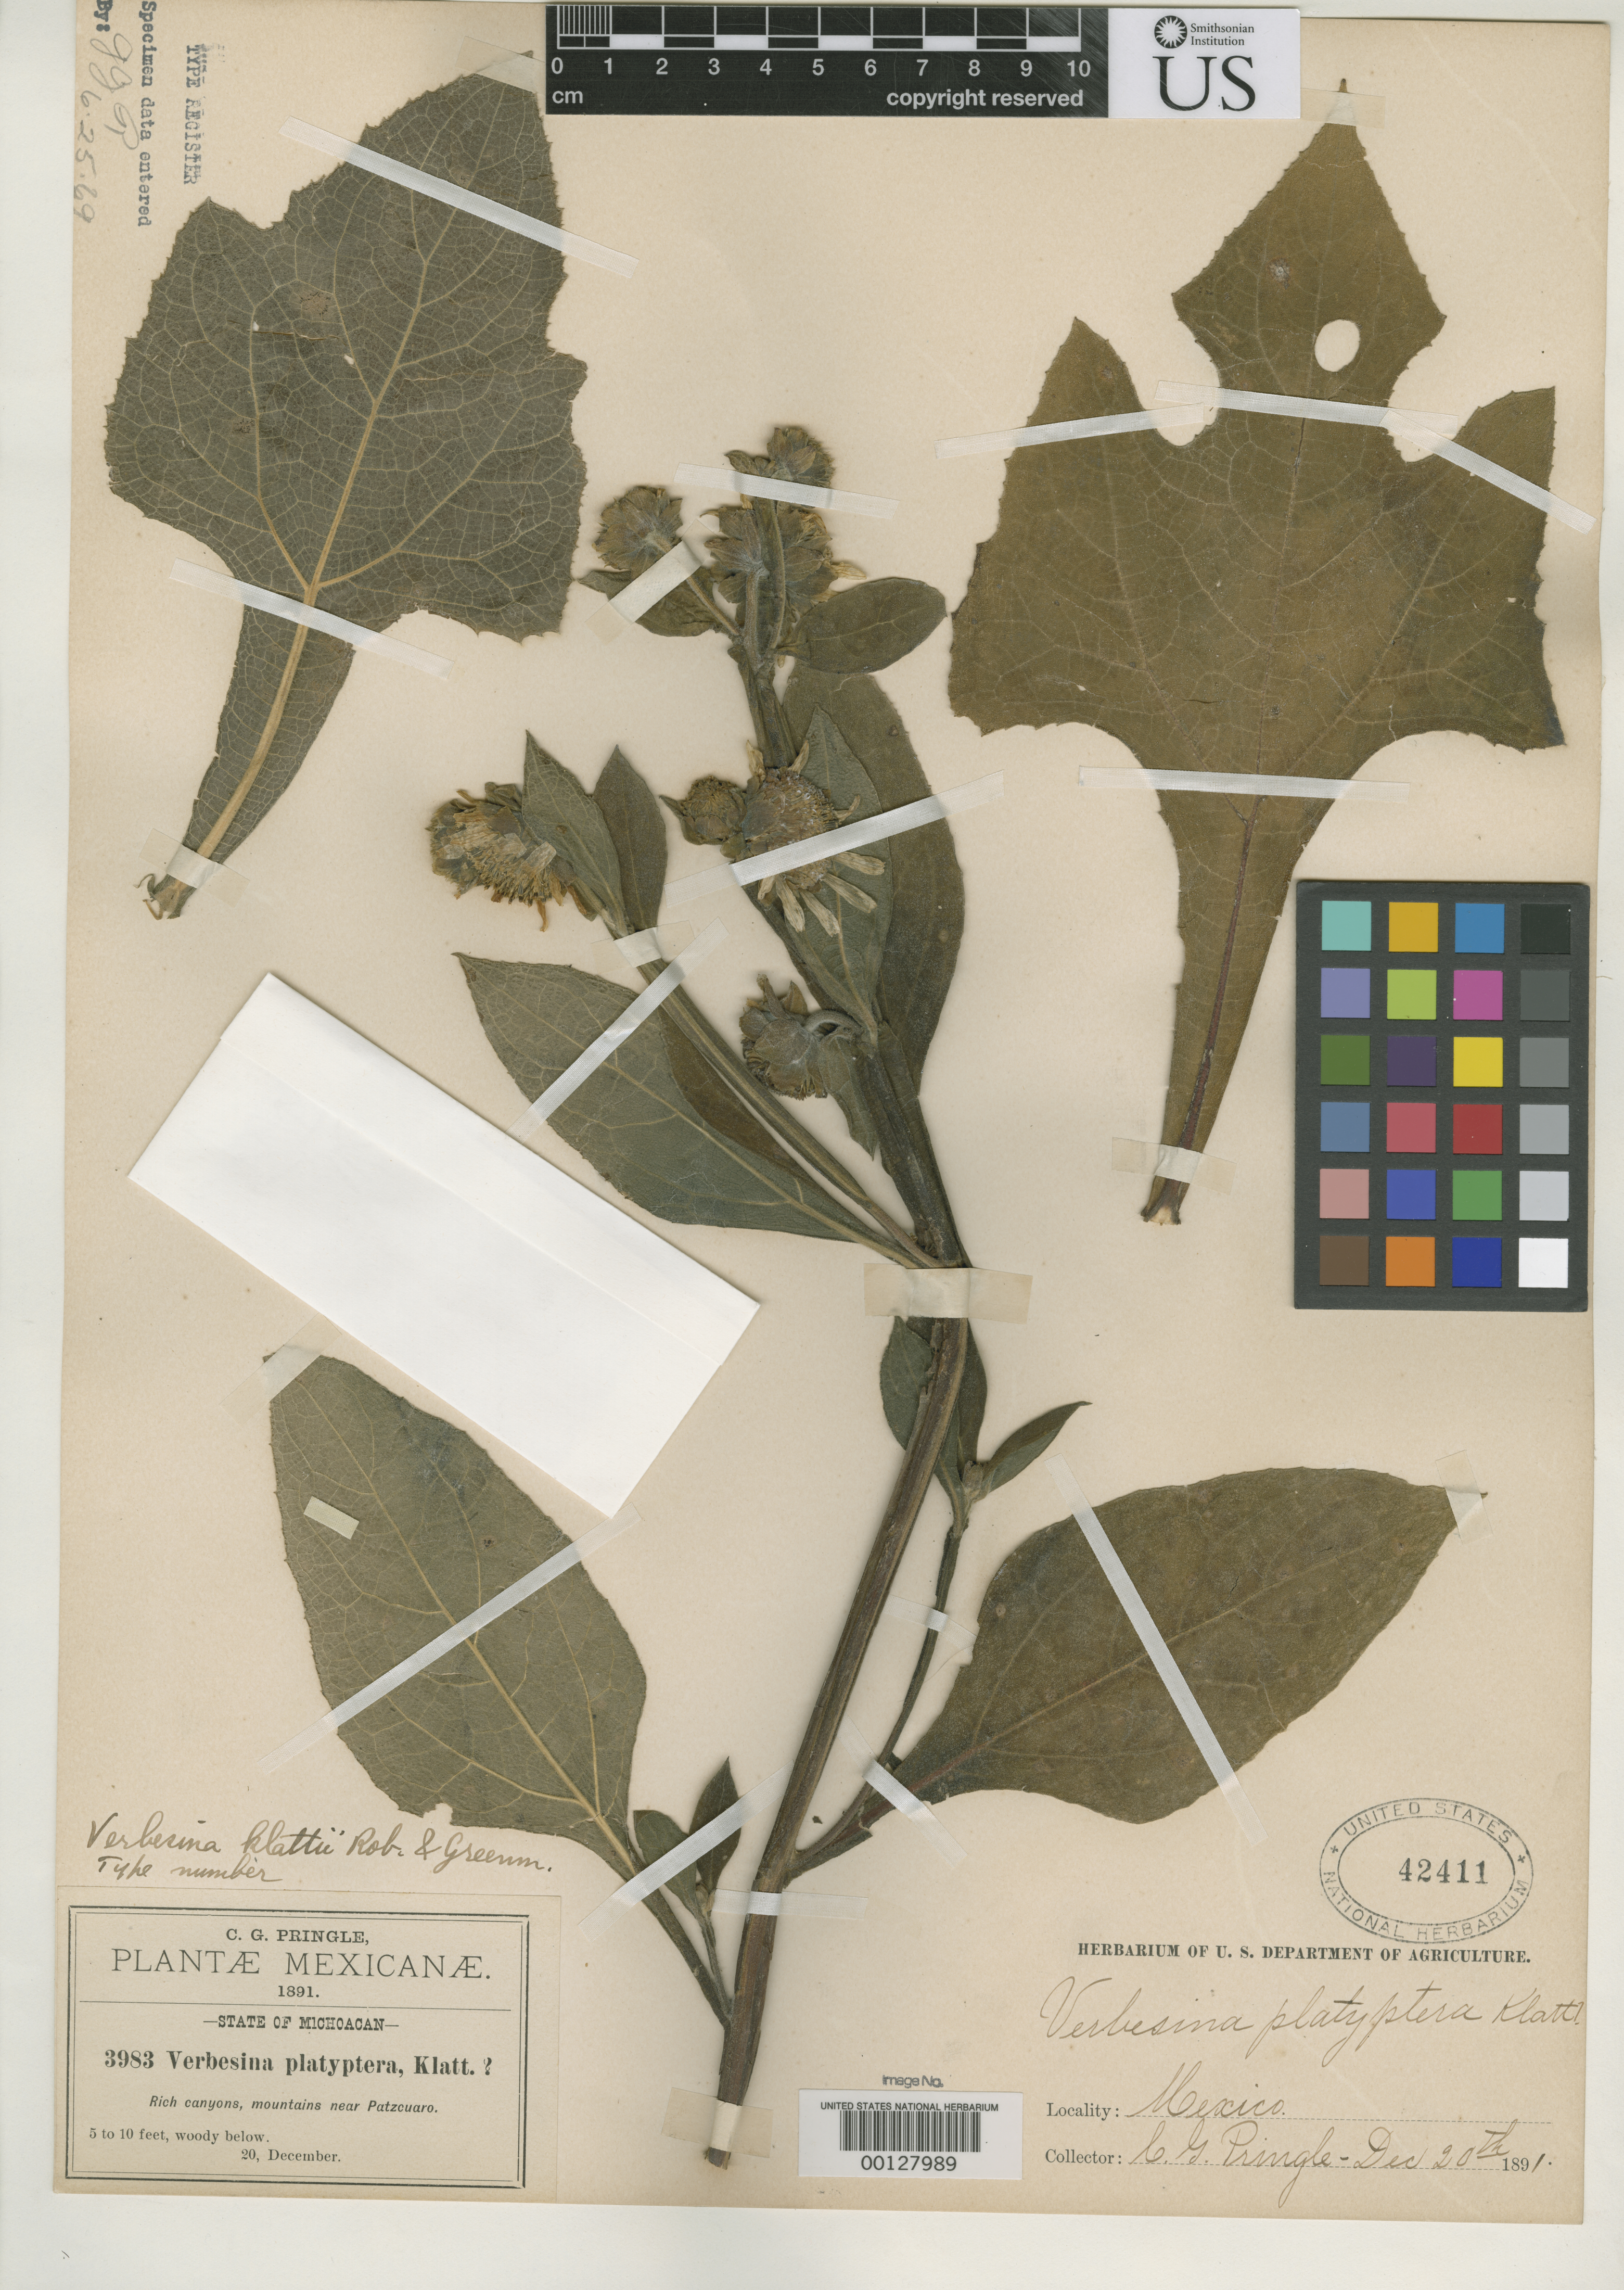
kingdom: Plantae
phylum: Tracheophyta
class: Magnoliopsida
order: Asterales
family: Asteraceae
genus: Verbesina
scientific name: Verbesina klattii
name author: B.L. Rob. & Greenm.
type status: Isotype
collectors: C. G. Pringle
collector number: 3983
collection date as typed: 20 Dec 1891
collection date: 1891-12-20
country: Mexico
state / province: Michoacán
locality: Patzcuaro.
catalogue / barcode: US 42411